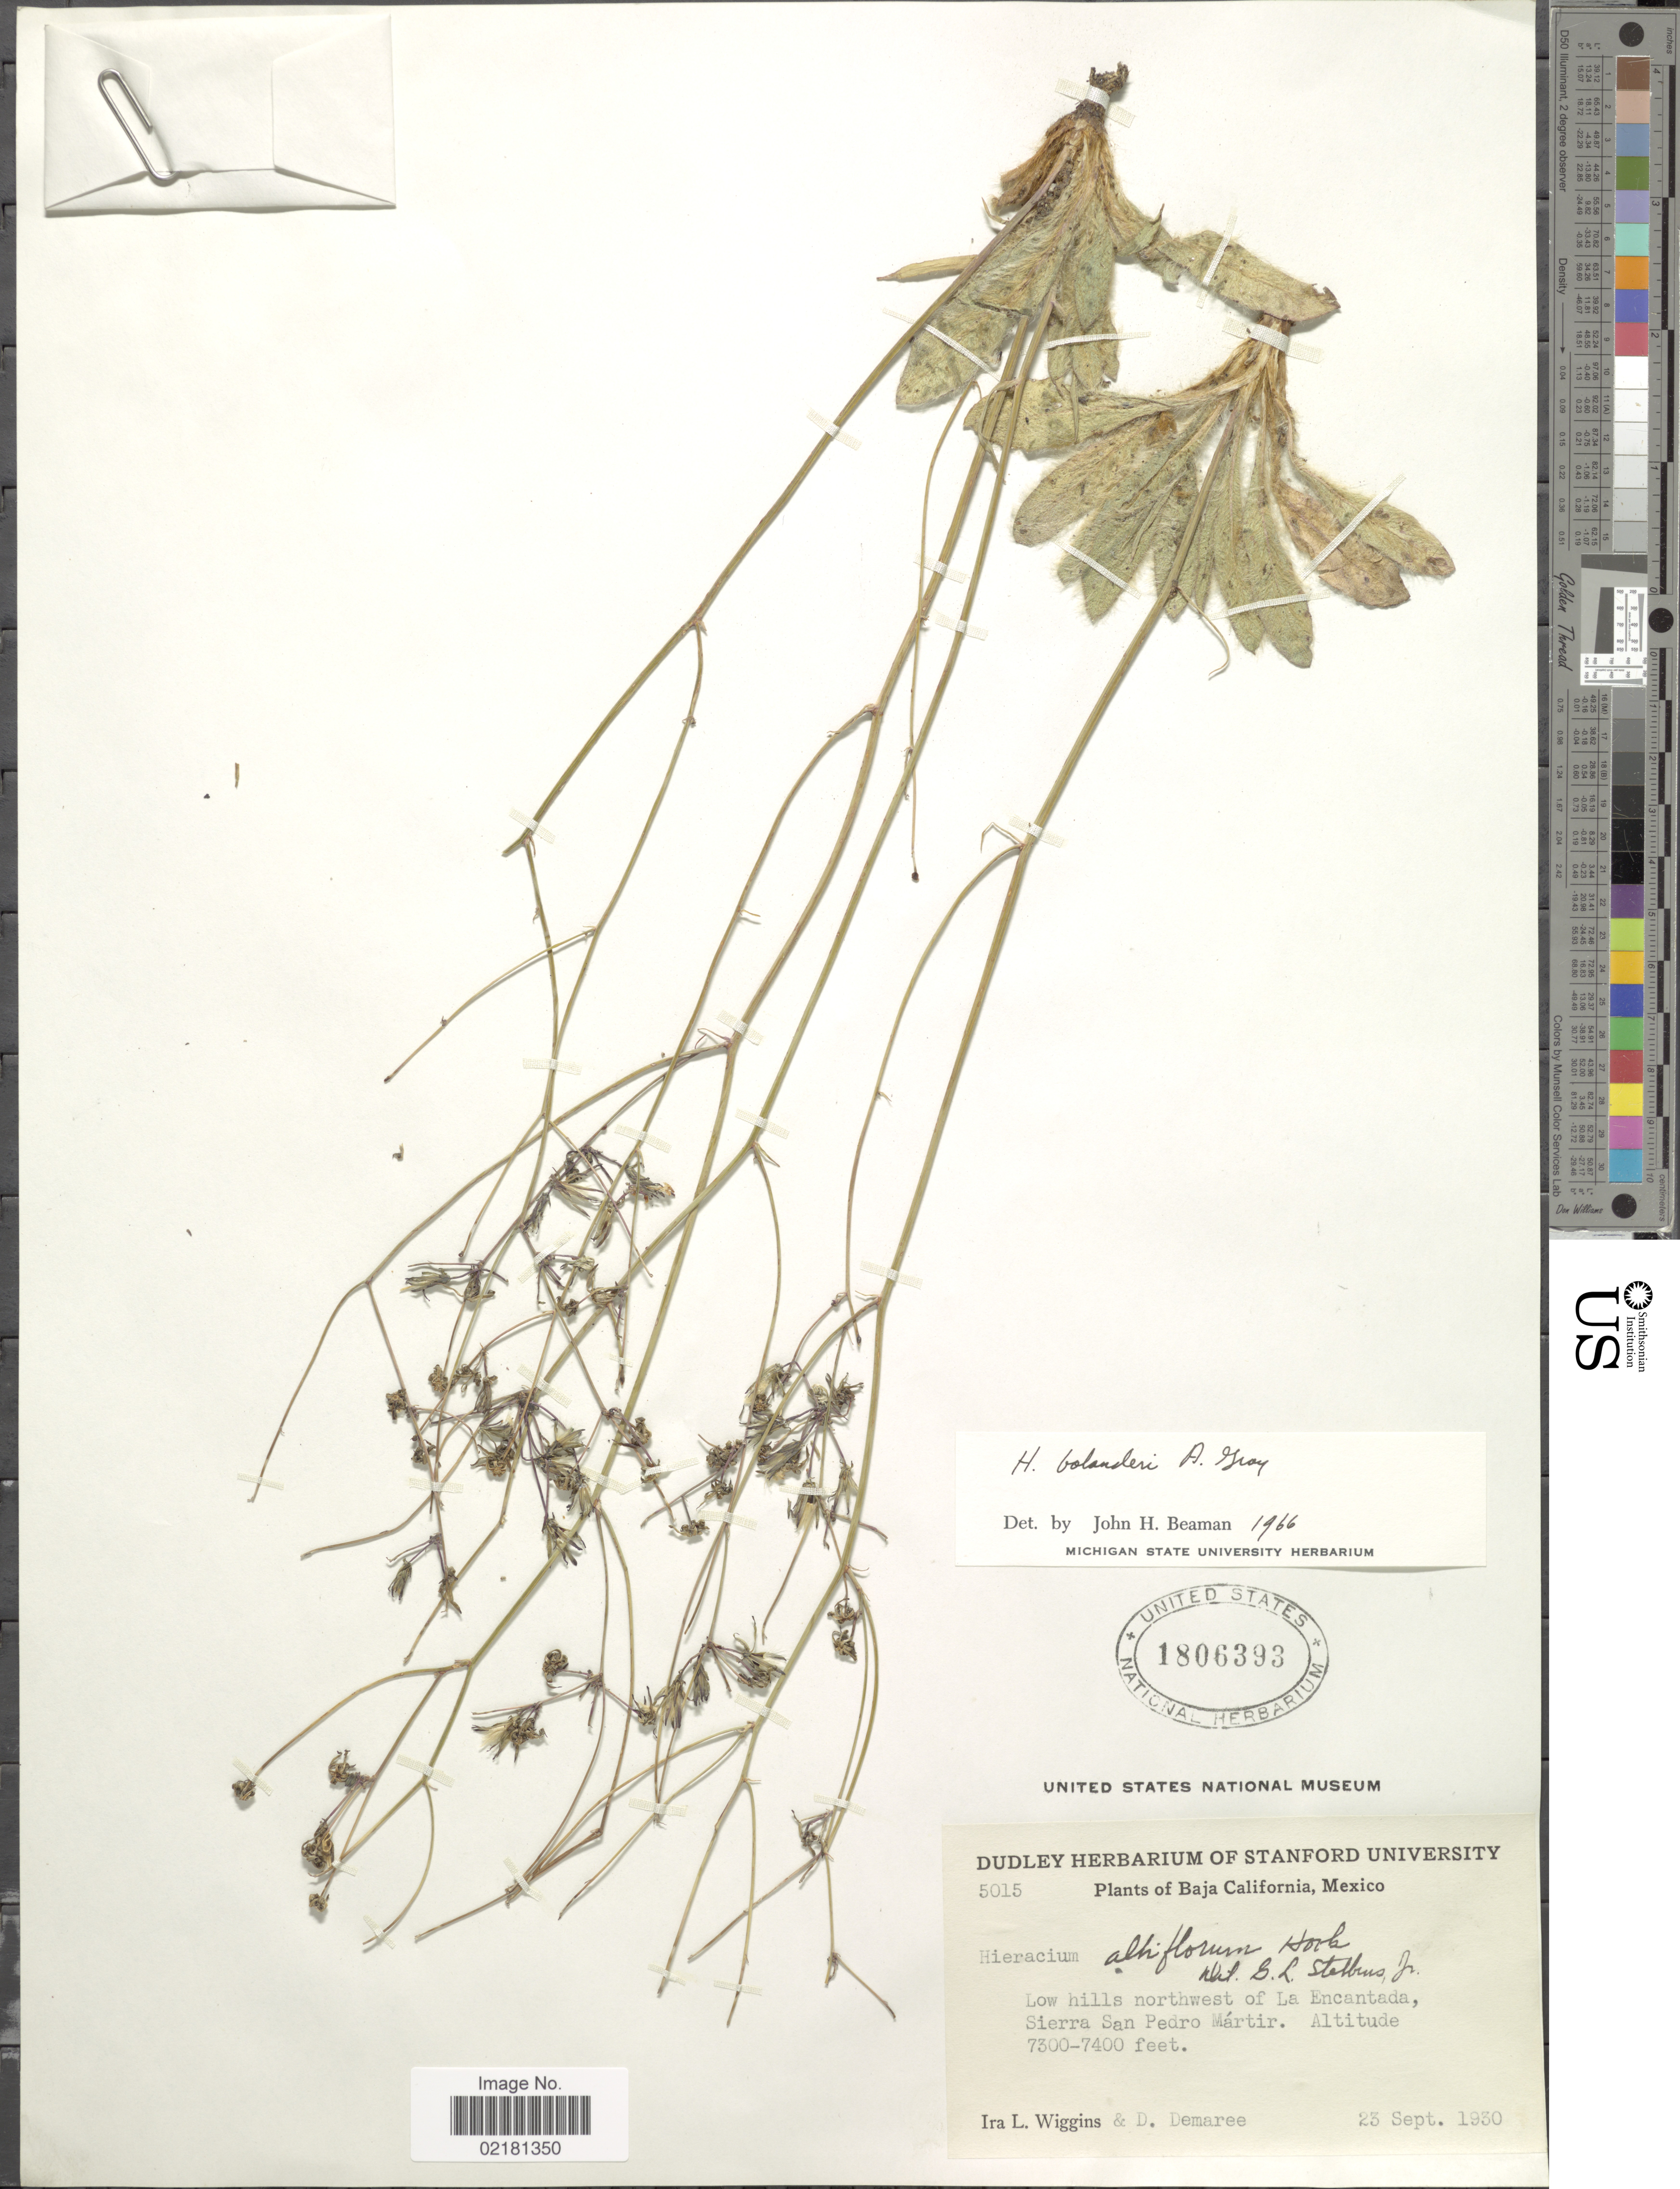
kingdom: Plantae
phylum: Tracheophyta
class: Magnoliopsida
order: Asterales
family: Asteraceae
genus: Hieracium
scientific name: Hieracium bolanderi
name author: A. Gray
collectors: I. L. Wiggins & D. Demaree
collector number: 5015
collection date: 1930-09-23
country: Mexico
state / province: Baja California Norte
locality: Low hills northwest of La Encantada, Sierra San Pedro Martir.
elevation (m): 2225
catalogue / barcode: US 1806393